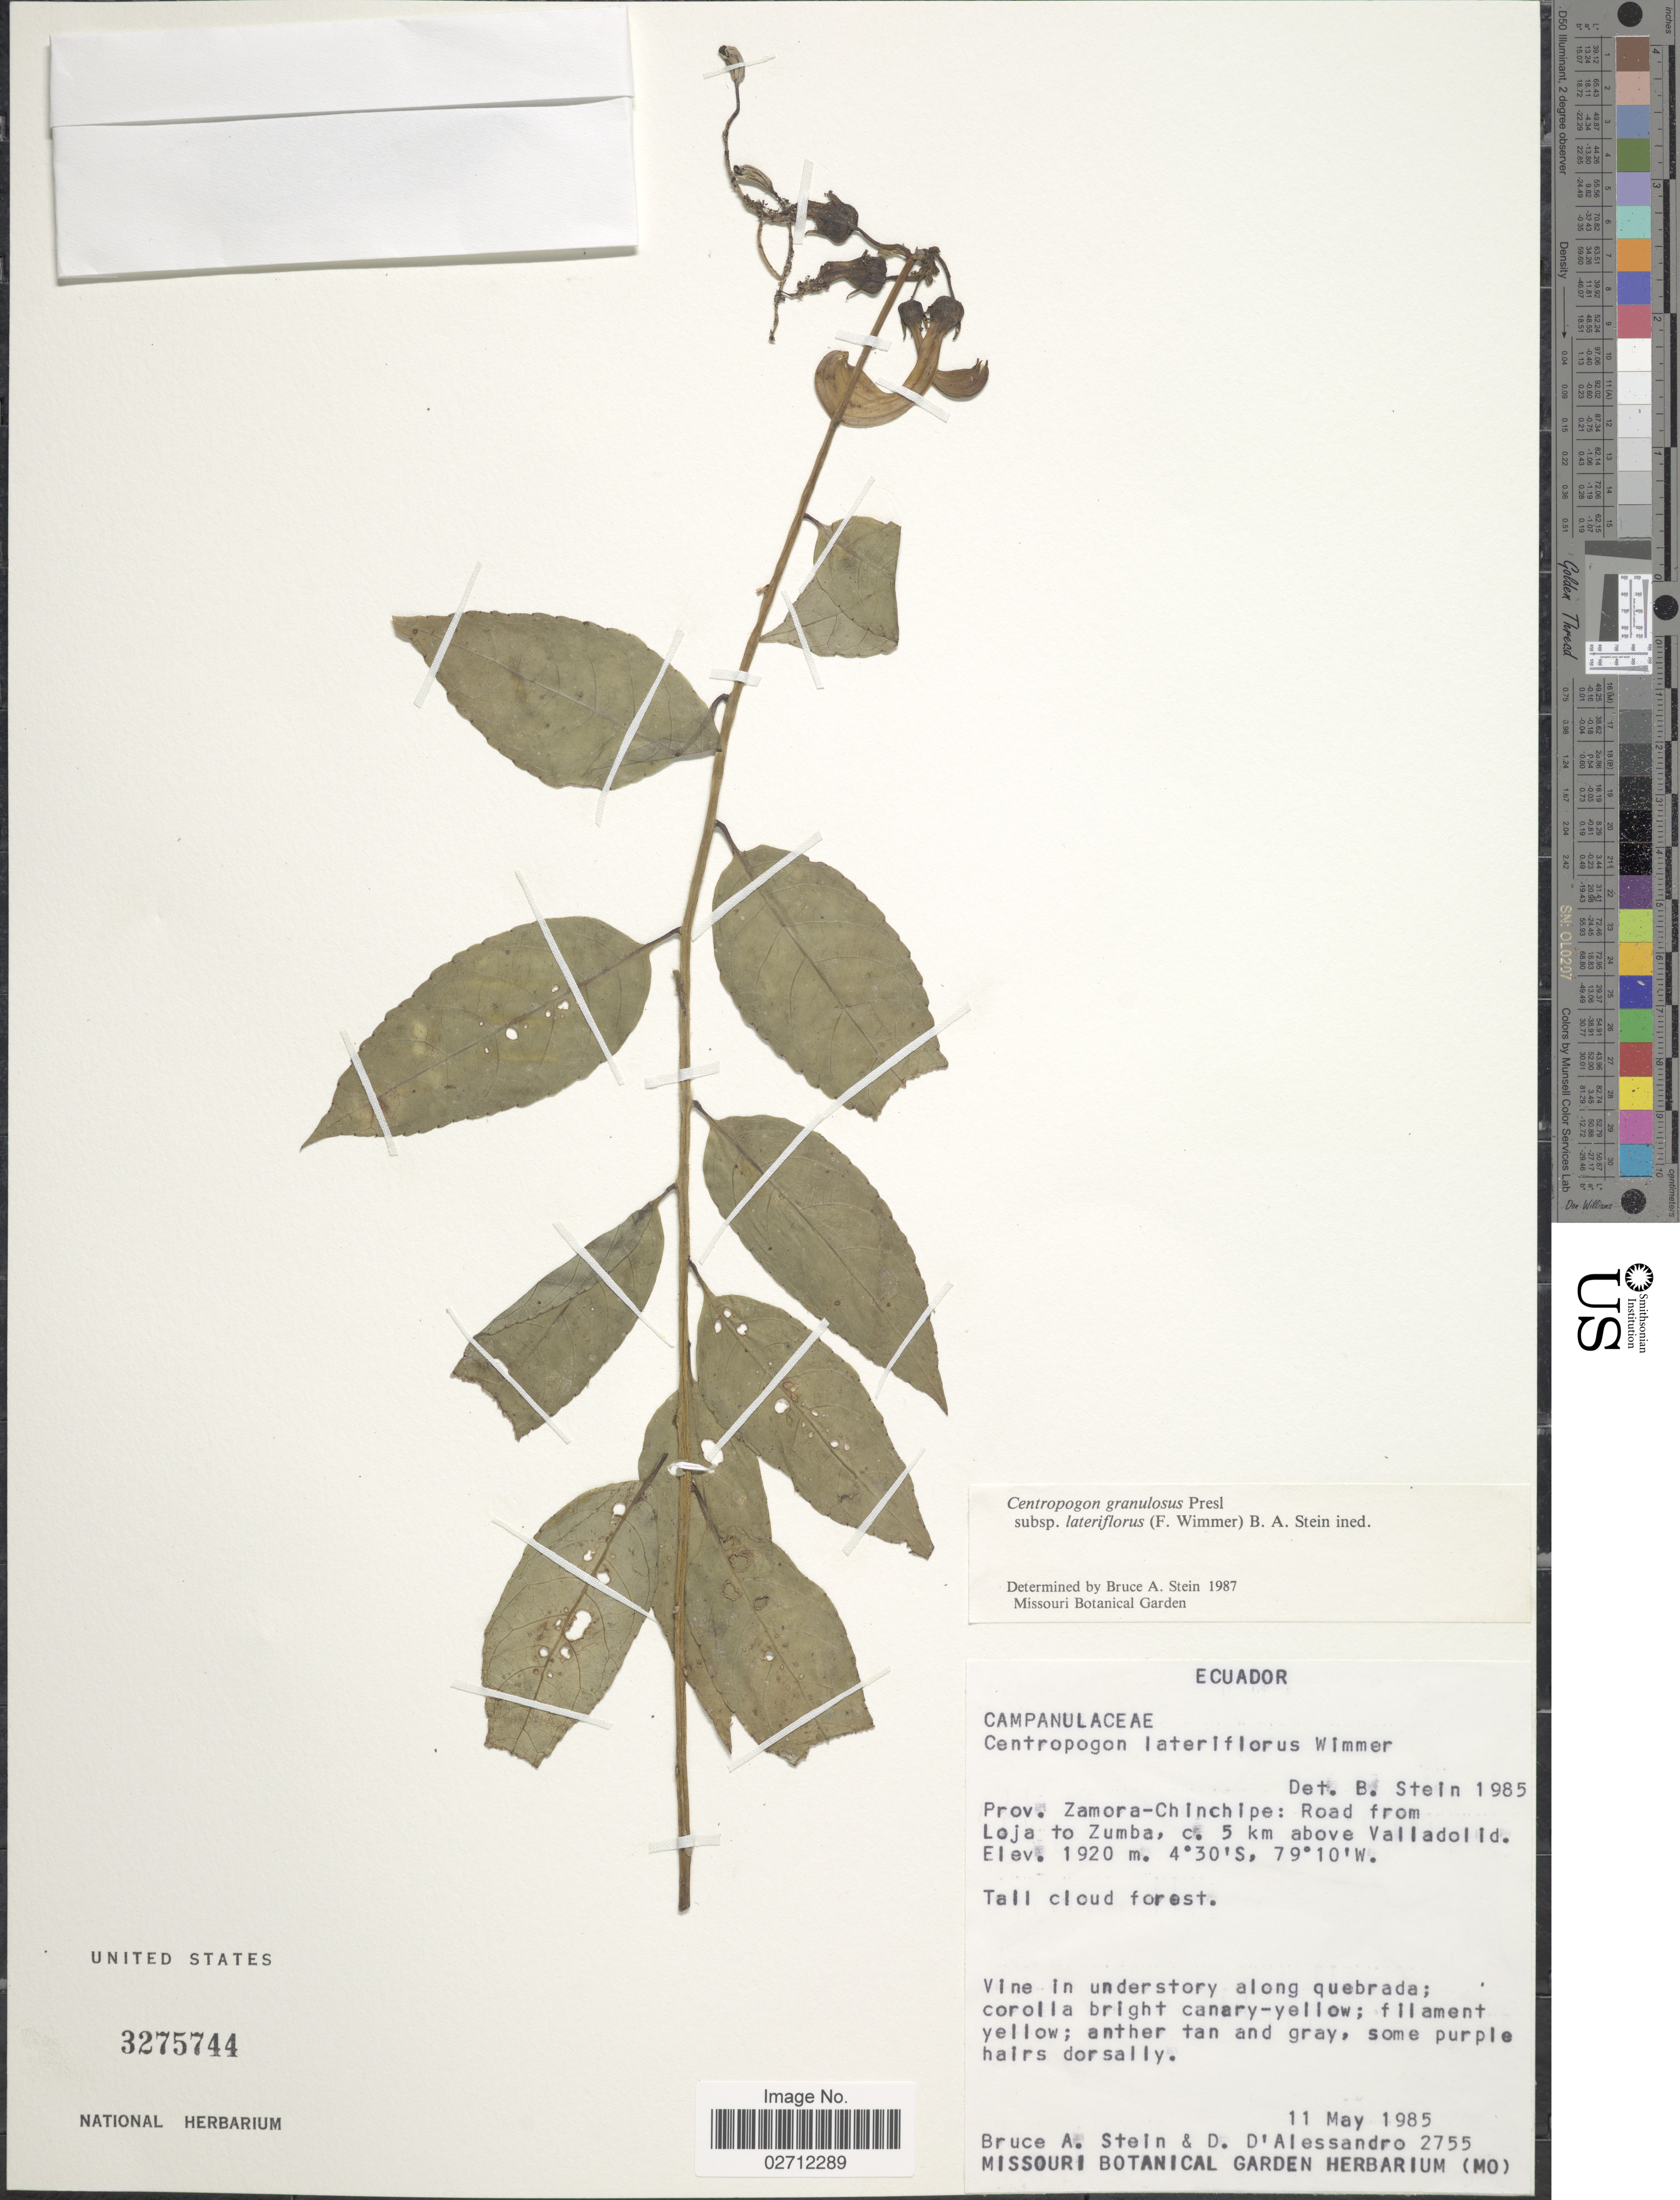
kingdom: Plantae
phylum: Tracheophyta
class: Magnoliopsida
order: Asterales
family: Campanulaceae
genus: Centropogon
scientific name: Centropogon granulosus subsp. lateriflorus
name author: (E. Wimm.) B.A. Stein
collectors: B. A. Stein & D. D'alessandro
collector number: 2755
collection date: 1985-05-11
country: Ecuador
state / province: Zamora-Chinchipe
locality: Road from Loja to Zumba, c. 5 km above Valladolid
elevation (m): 1920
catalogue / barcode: US 3275744